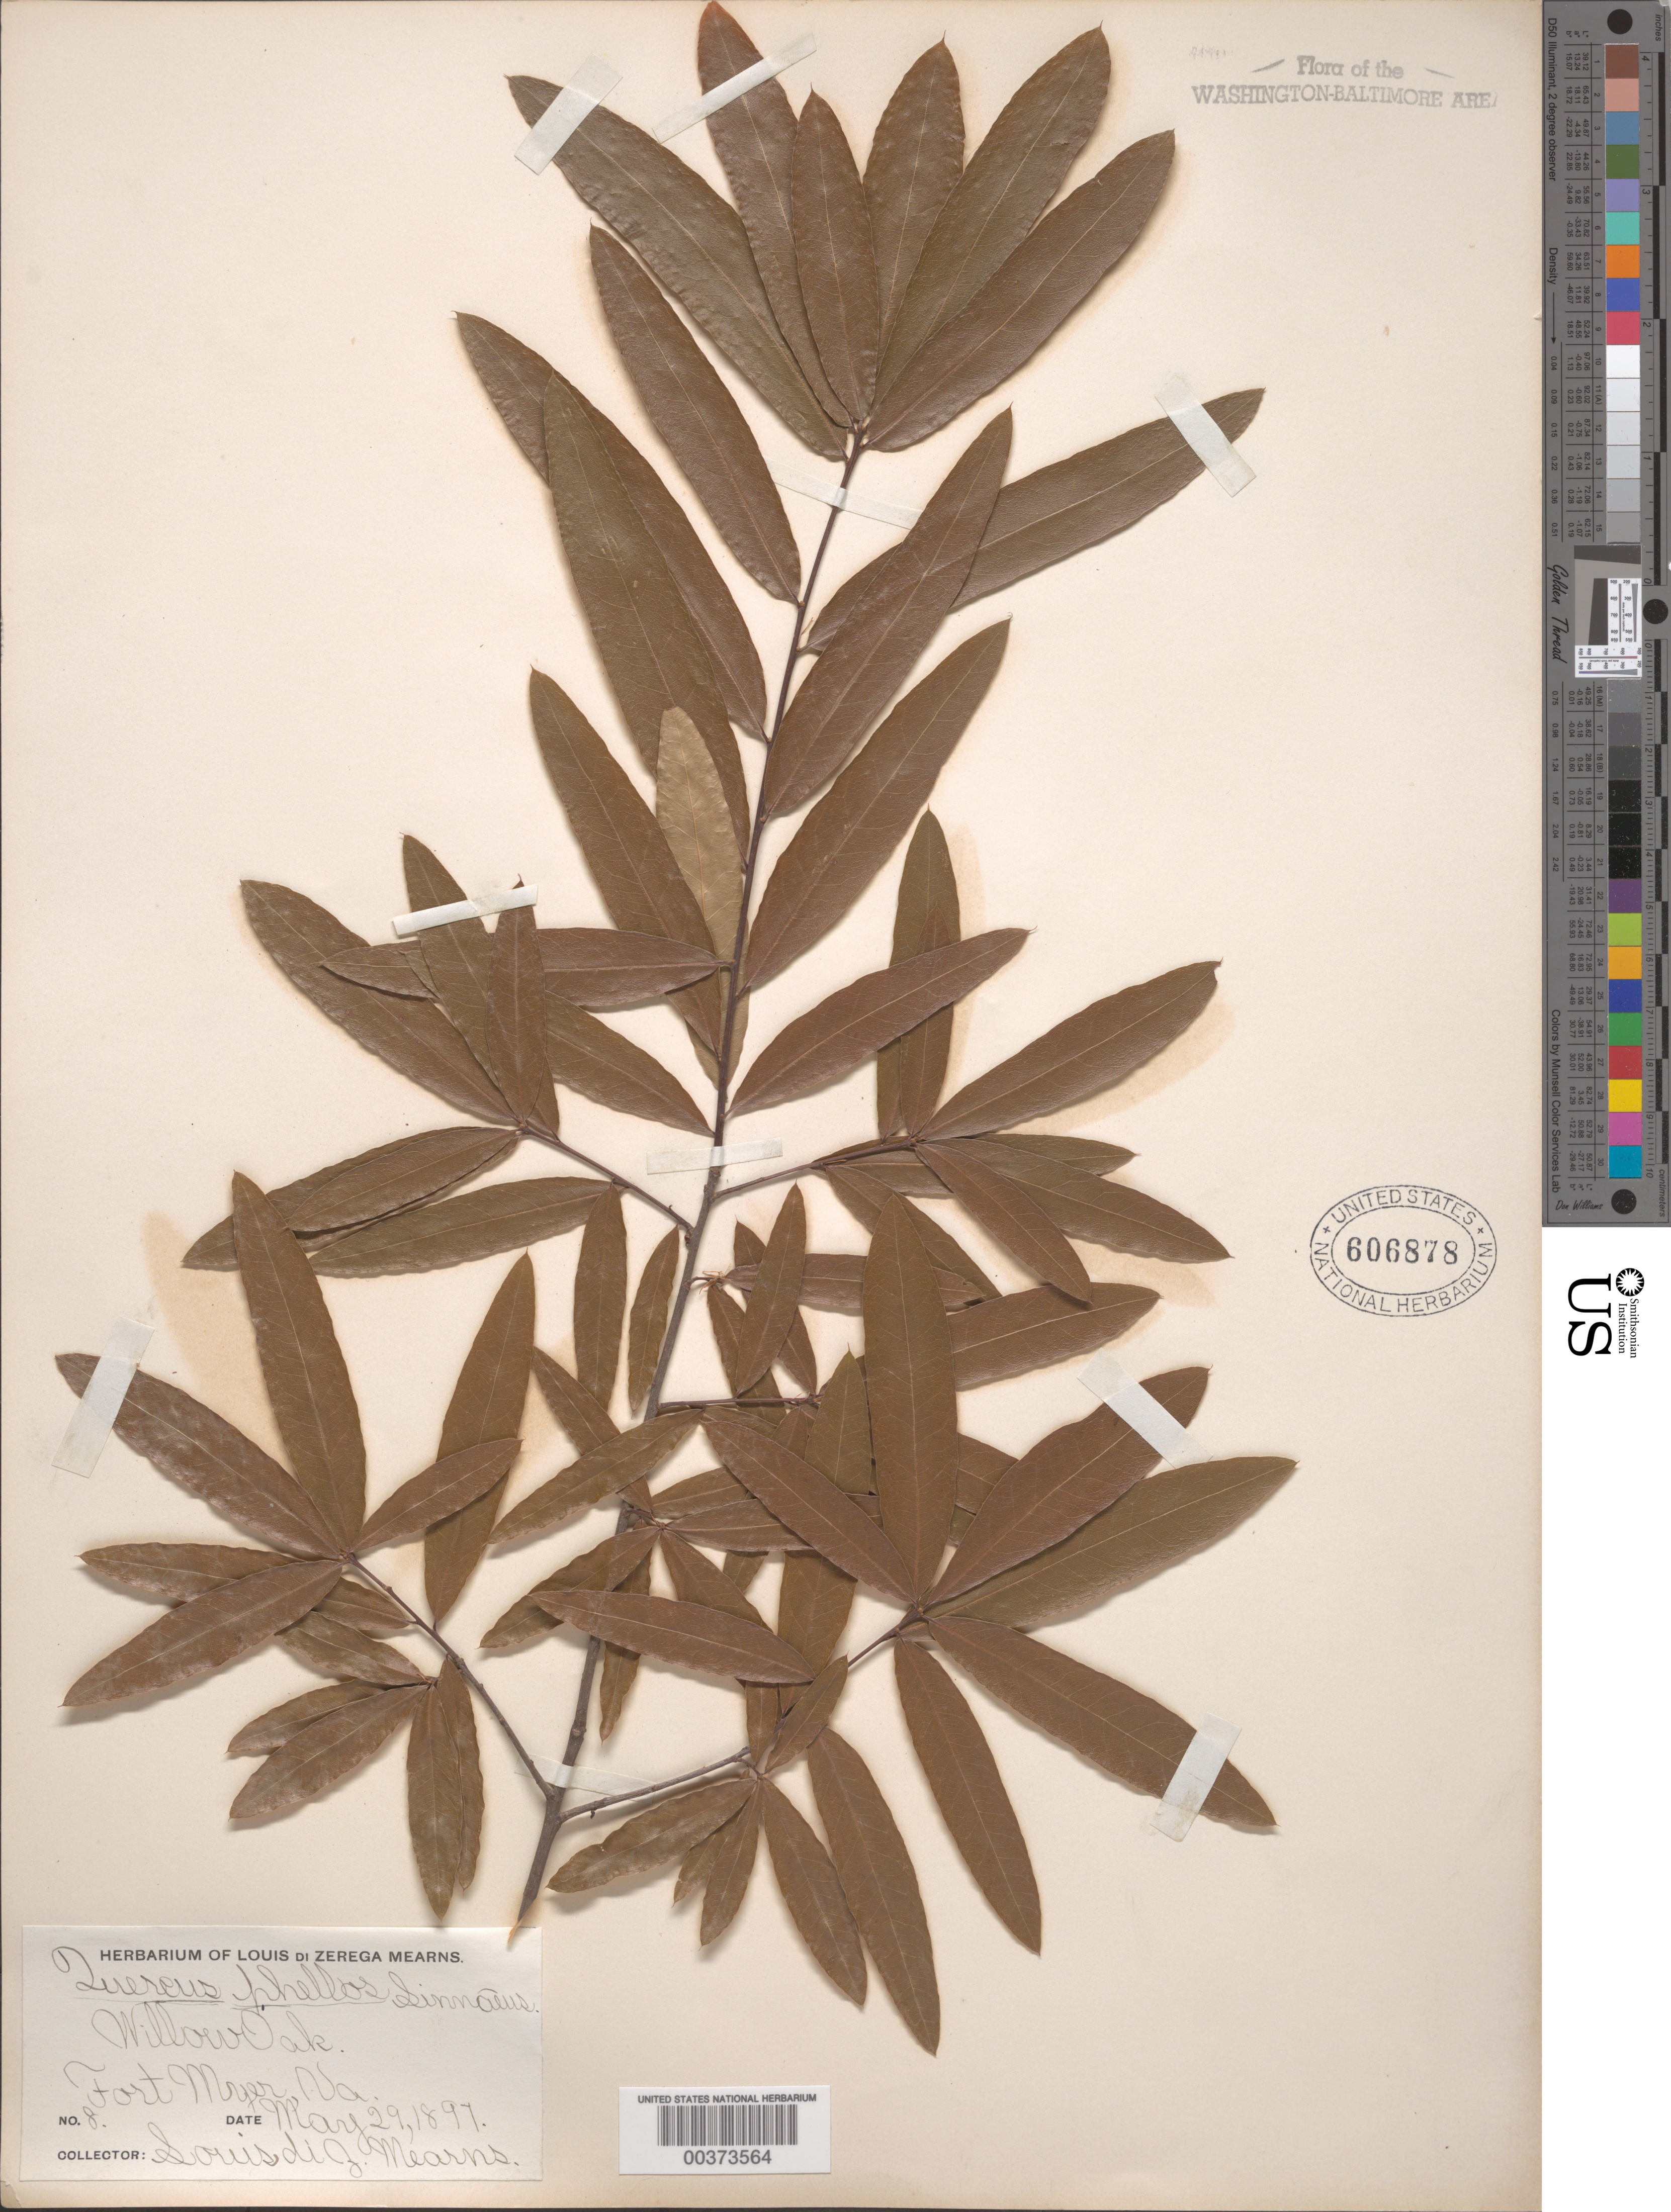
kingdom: Plantae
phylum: Tracheophyta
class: Magnoliopsida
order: Fagales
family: Fagaceae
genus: Quercus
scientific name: Quercus phellos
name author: L.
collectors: L. D. Mearns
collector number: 8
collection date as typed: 29 May 1897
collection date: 1897-05-29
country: United States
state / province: Virginia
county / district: Arlington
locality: Fort Myers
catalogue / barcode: US 606878